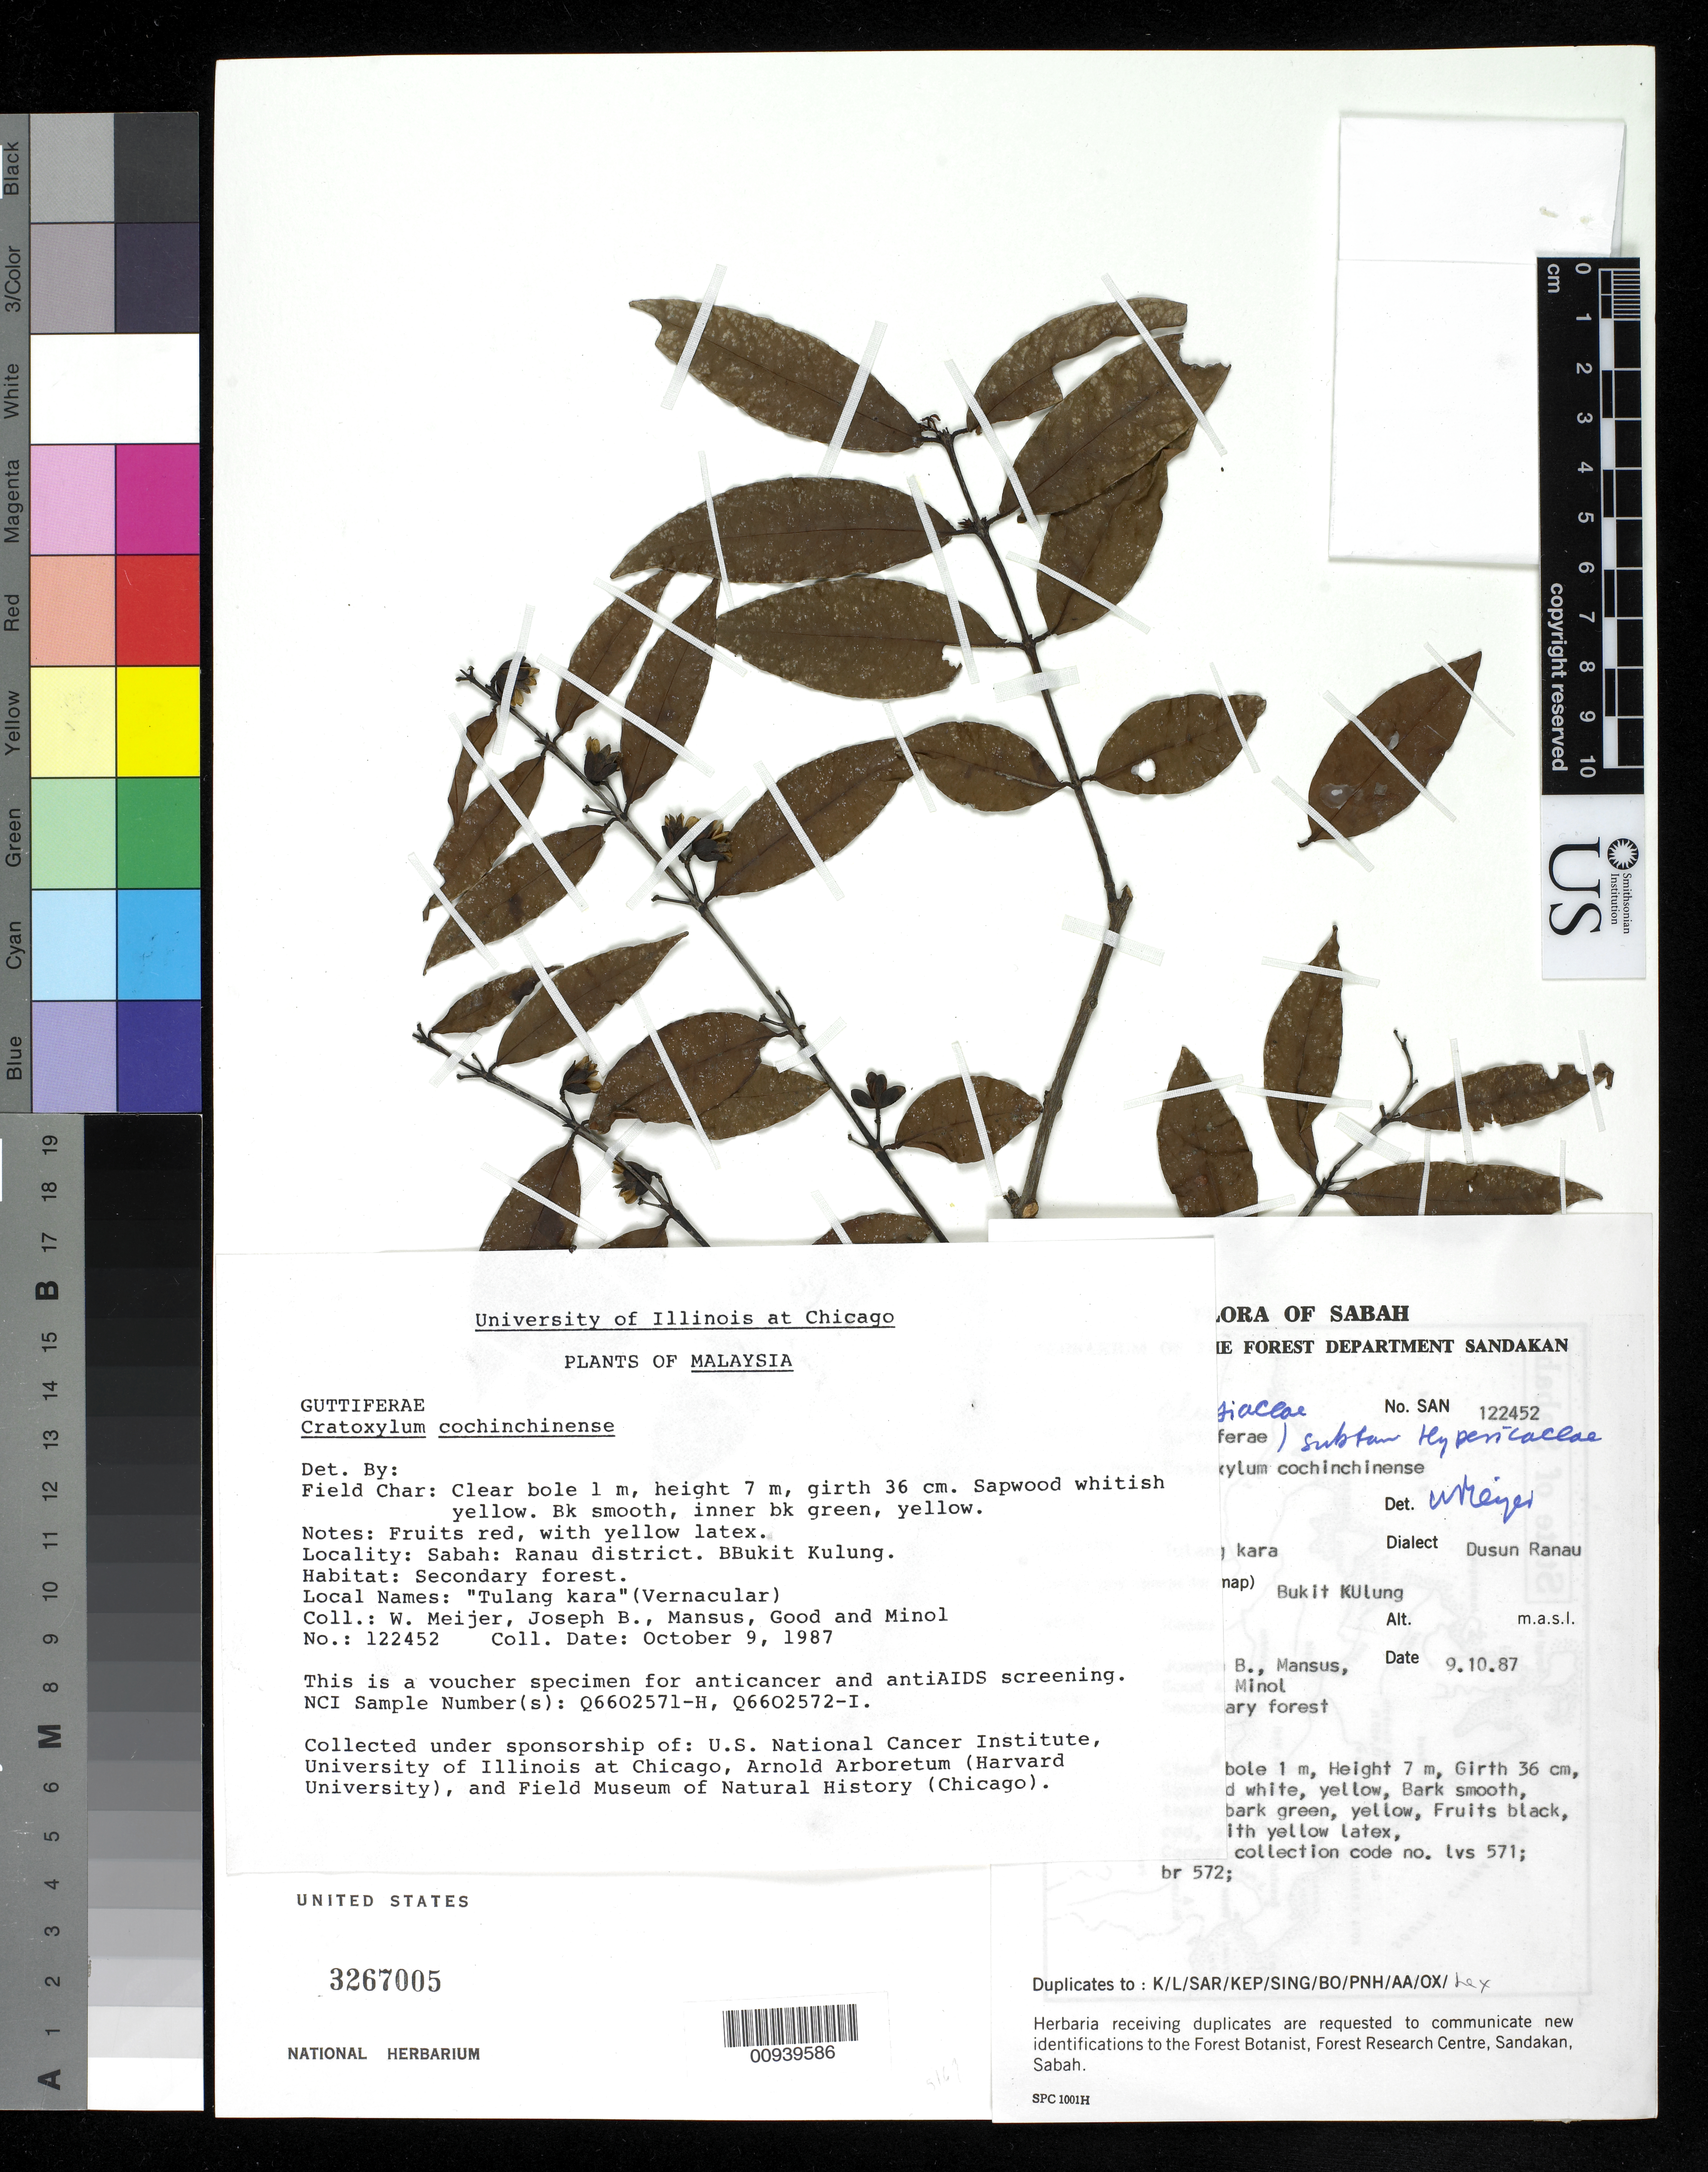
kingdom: Plantae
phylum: Tracheophyta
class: Magnoliopsida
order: Malpighiales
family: Hypericaceae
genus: Cratoxylum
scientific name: Cratoxylum cochinchinense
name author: (Lour.) Blume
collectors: W. Meijer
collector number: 122452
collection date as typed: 09 Oct 1987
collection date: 1987-10-09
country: Malaysia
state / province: Sabah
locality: Ranau district. Bukit Kulung.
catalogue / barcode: US 3267005